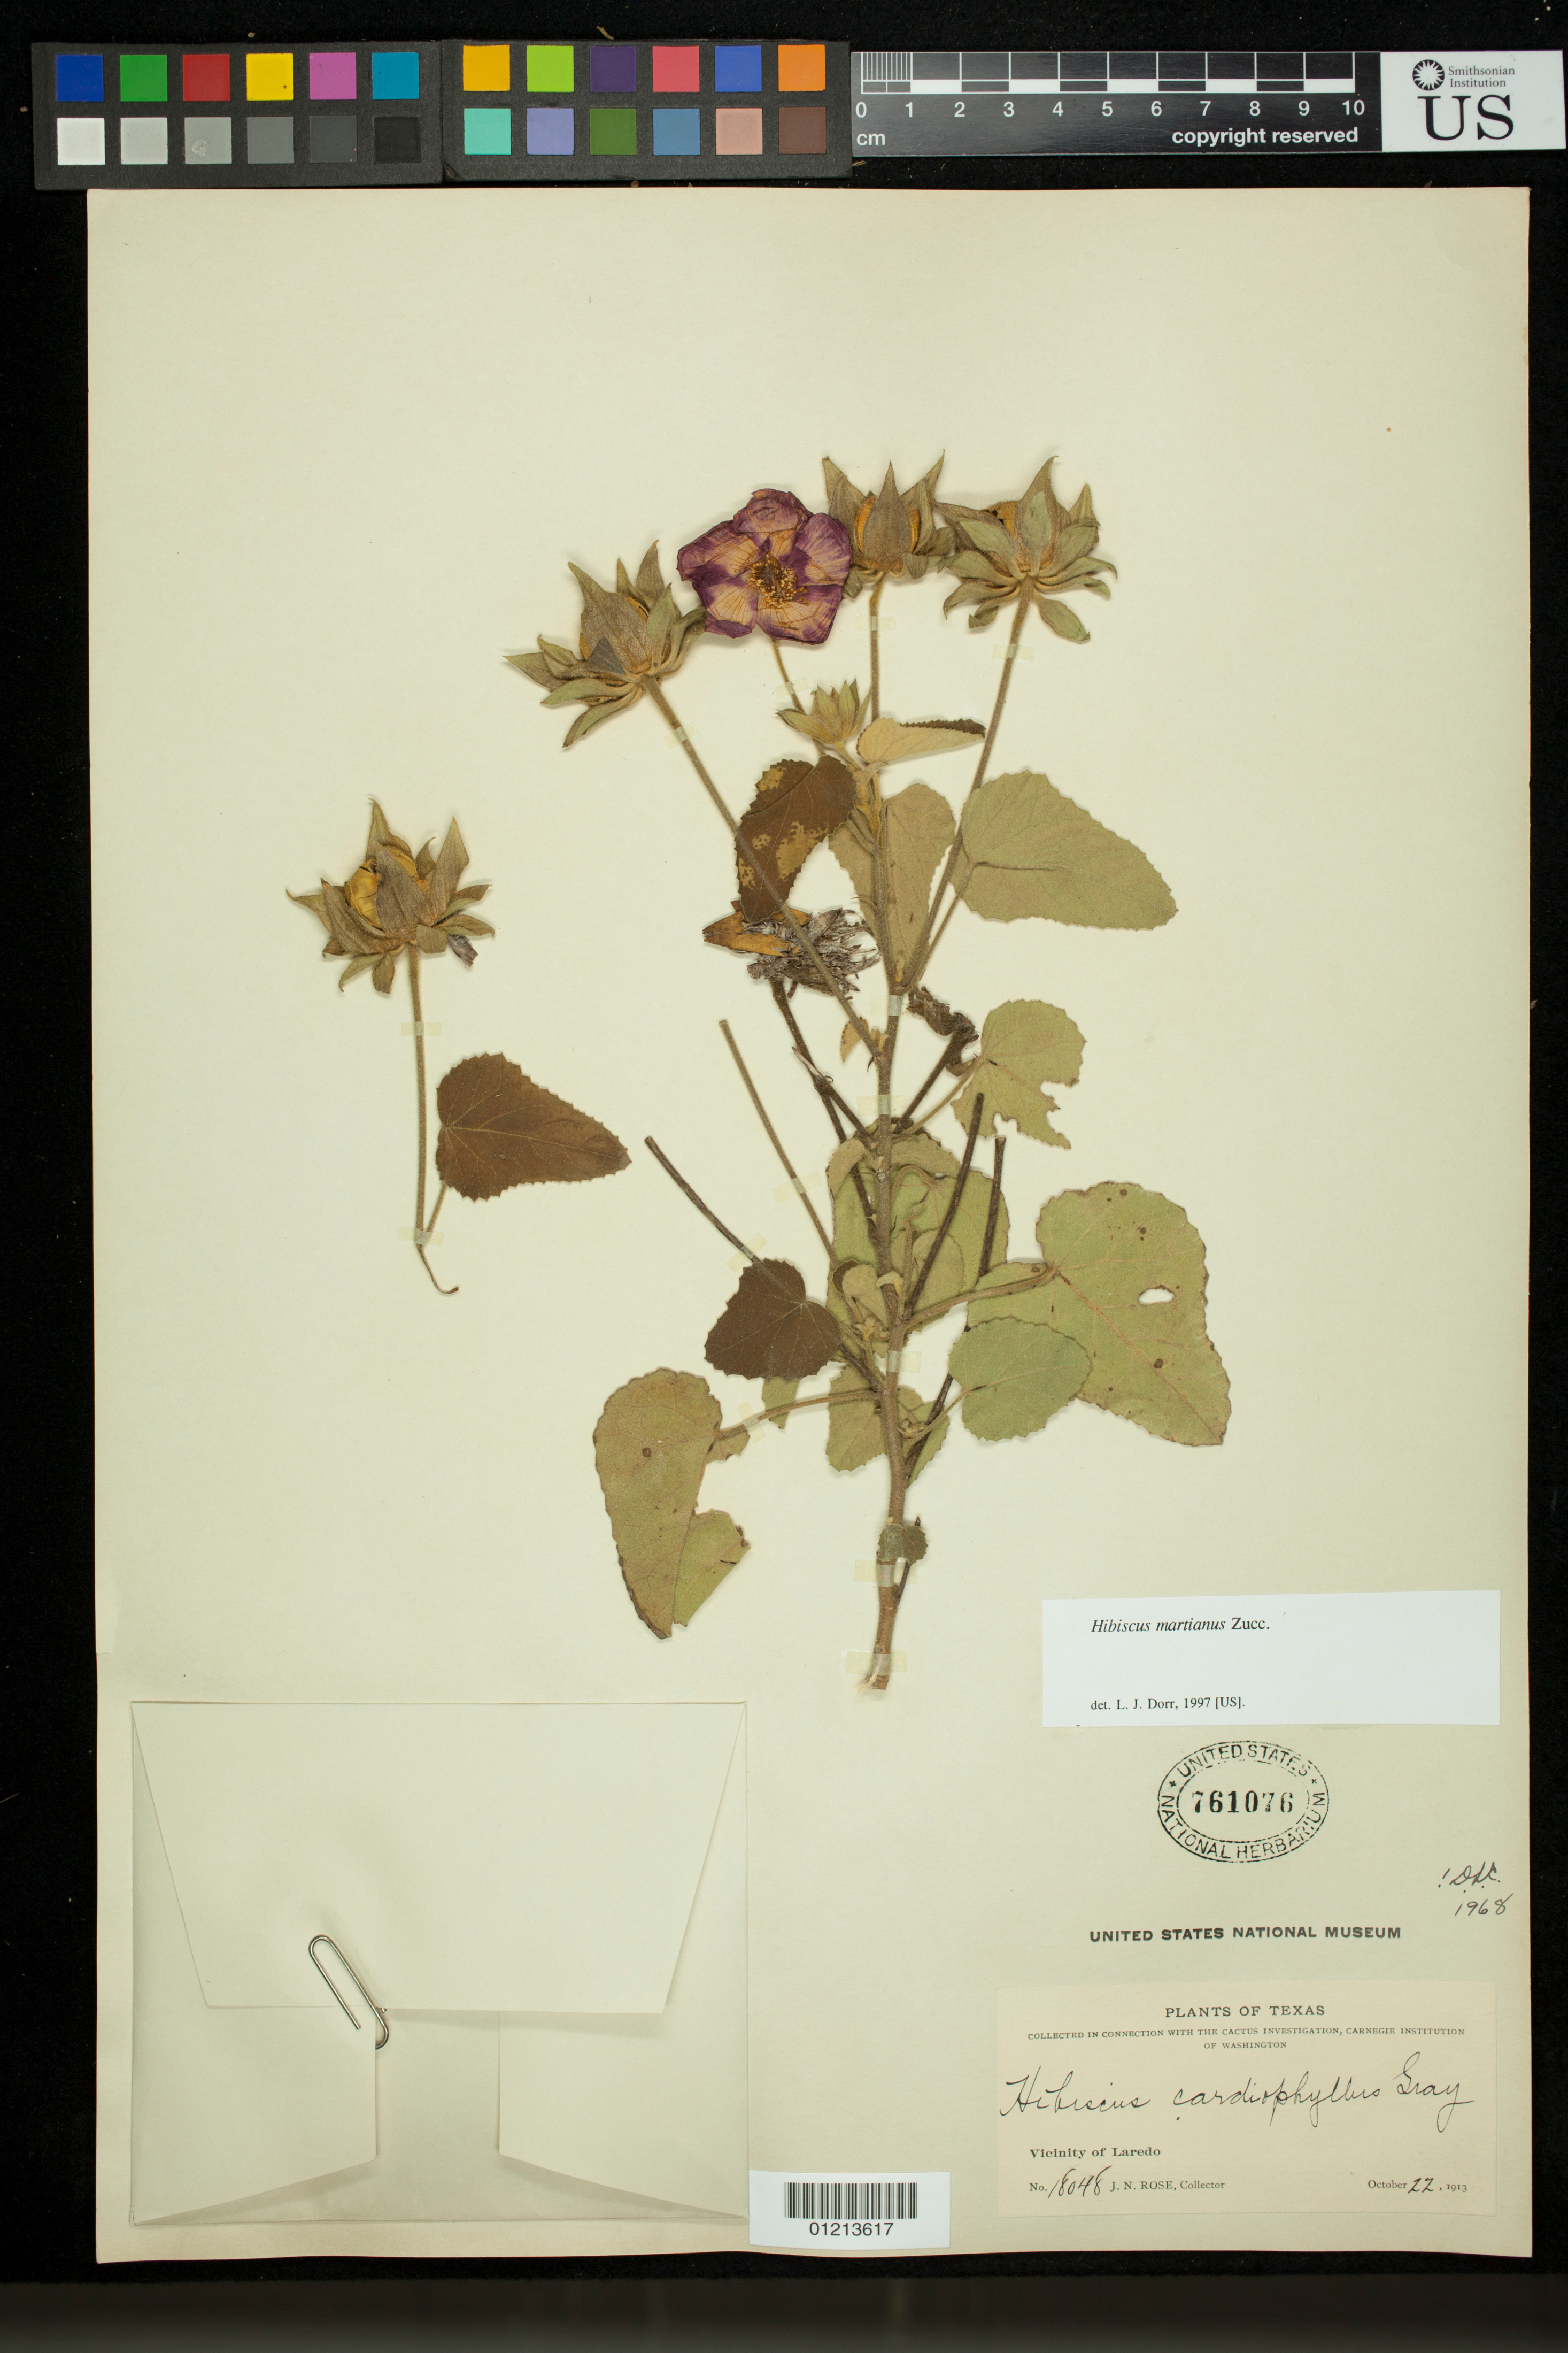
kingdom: Plantae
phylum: Tracheophyta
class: Magnoliopsida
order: Malvales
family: Malvaceae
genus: Hibiscus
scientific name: Hibiscus martianus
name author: Zucc.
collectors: J. N. Rose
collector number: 18048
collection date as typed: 22 Oct 1913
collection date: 1913-10-22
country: United States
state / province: Texas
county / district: Webb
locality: Vicinity of laredo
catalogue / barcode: US 761076